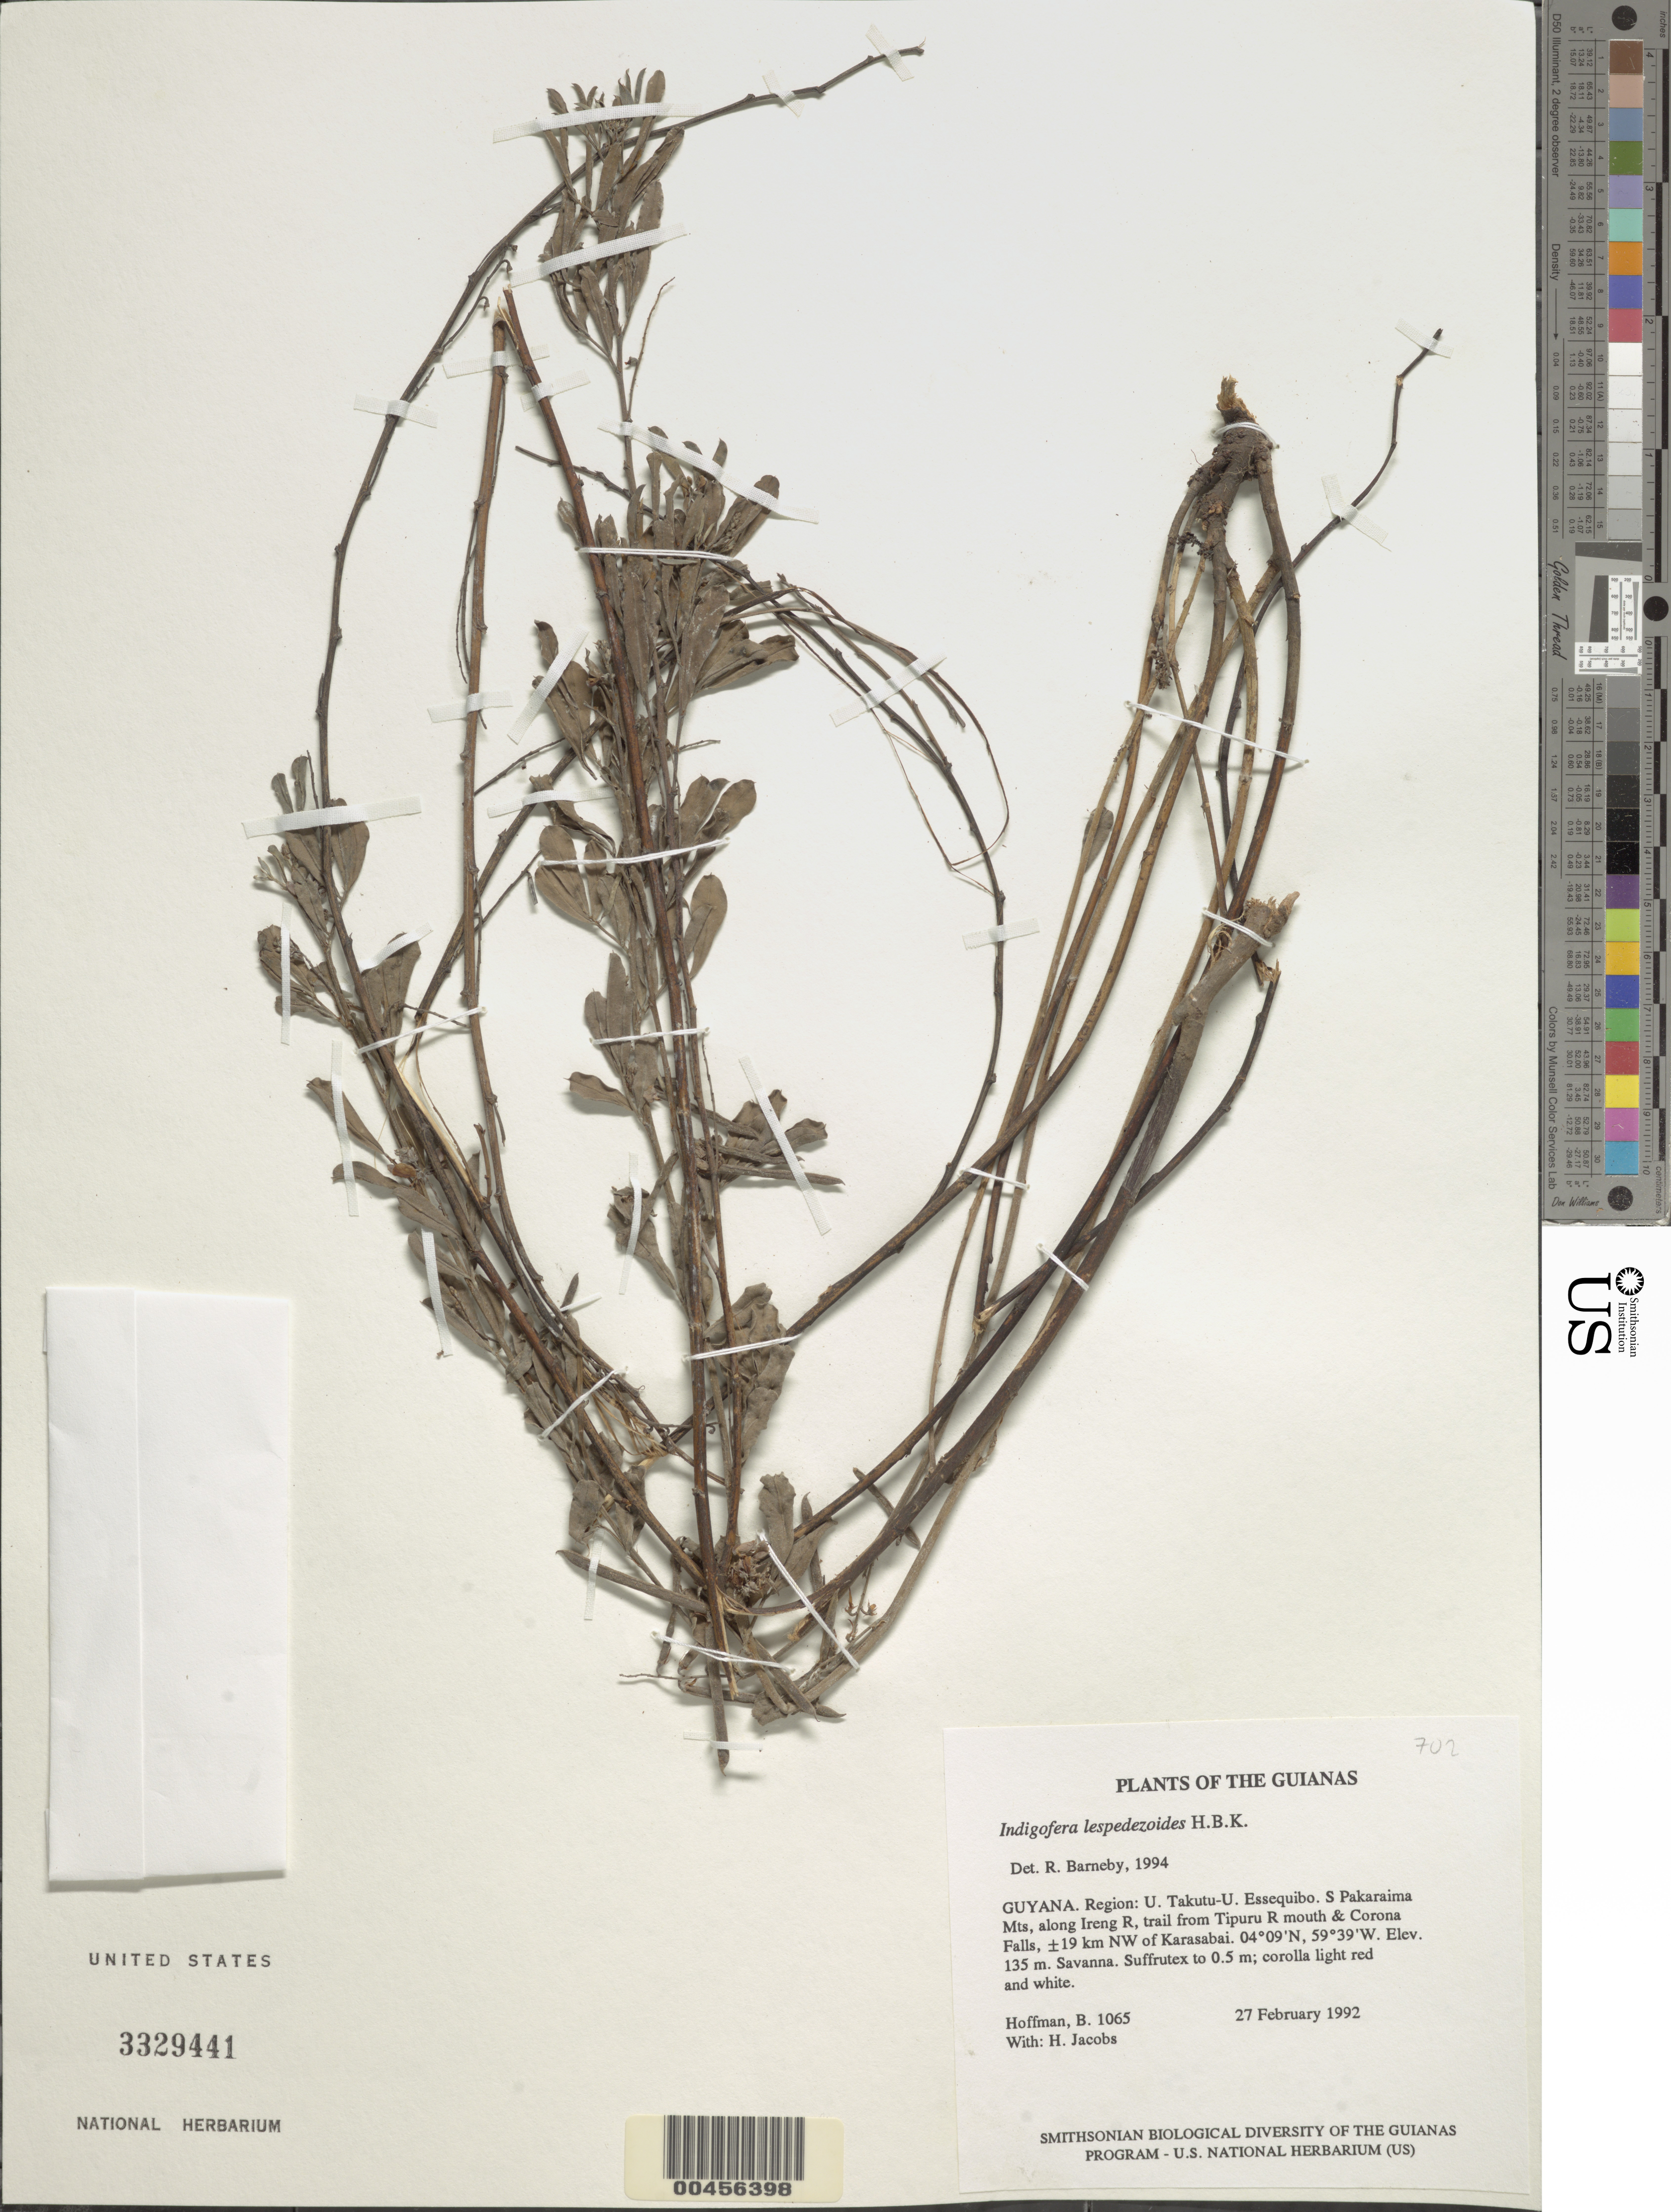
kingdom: Plantae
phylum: Tracheophyta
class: Magnoliopsida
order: Fabales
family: Fabaceae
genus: Indigofera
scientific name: Indigofera lespedezioides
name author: Kunth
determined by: Barneby, Rupert C., (NY)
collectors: B. Hoffman & H. Jacobs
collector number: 1065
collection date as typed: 27 February 1992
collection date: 1992-02-27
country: Guyana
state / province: U. Takutu-U. Essequibo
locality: S Pakaraima Mts, along Ireng River, trail from Tipuru River mouth & Corona Falls, ±19 km NW of Karasabai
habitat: Savanna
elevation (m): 135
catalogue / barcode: US 3329441